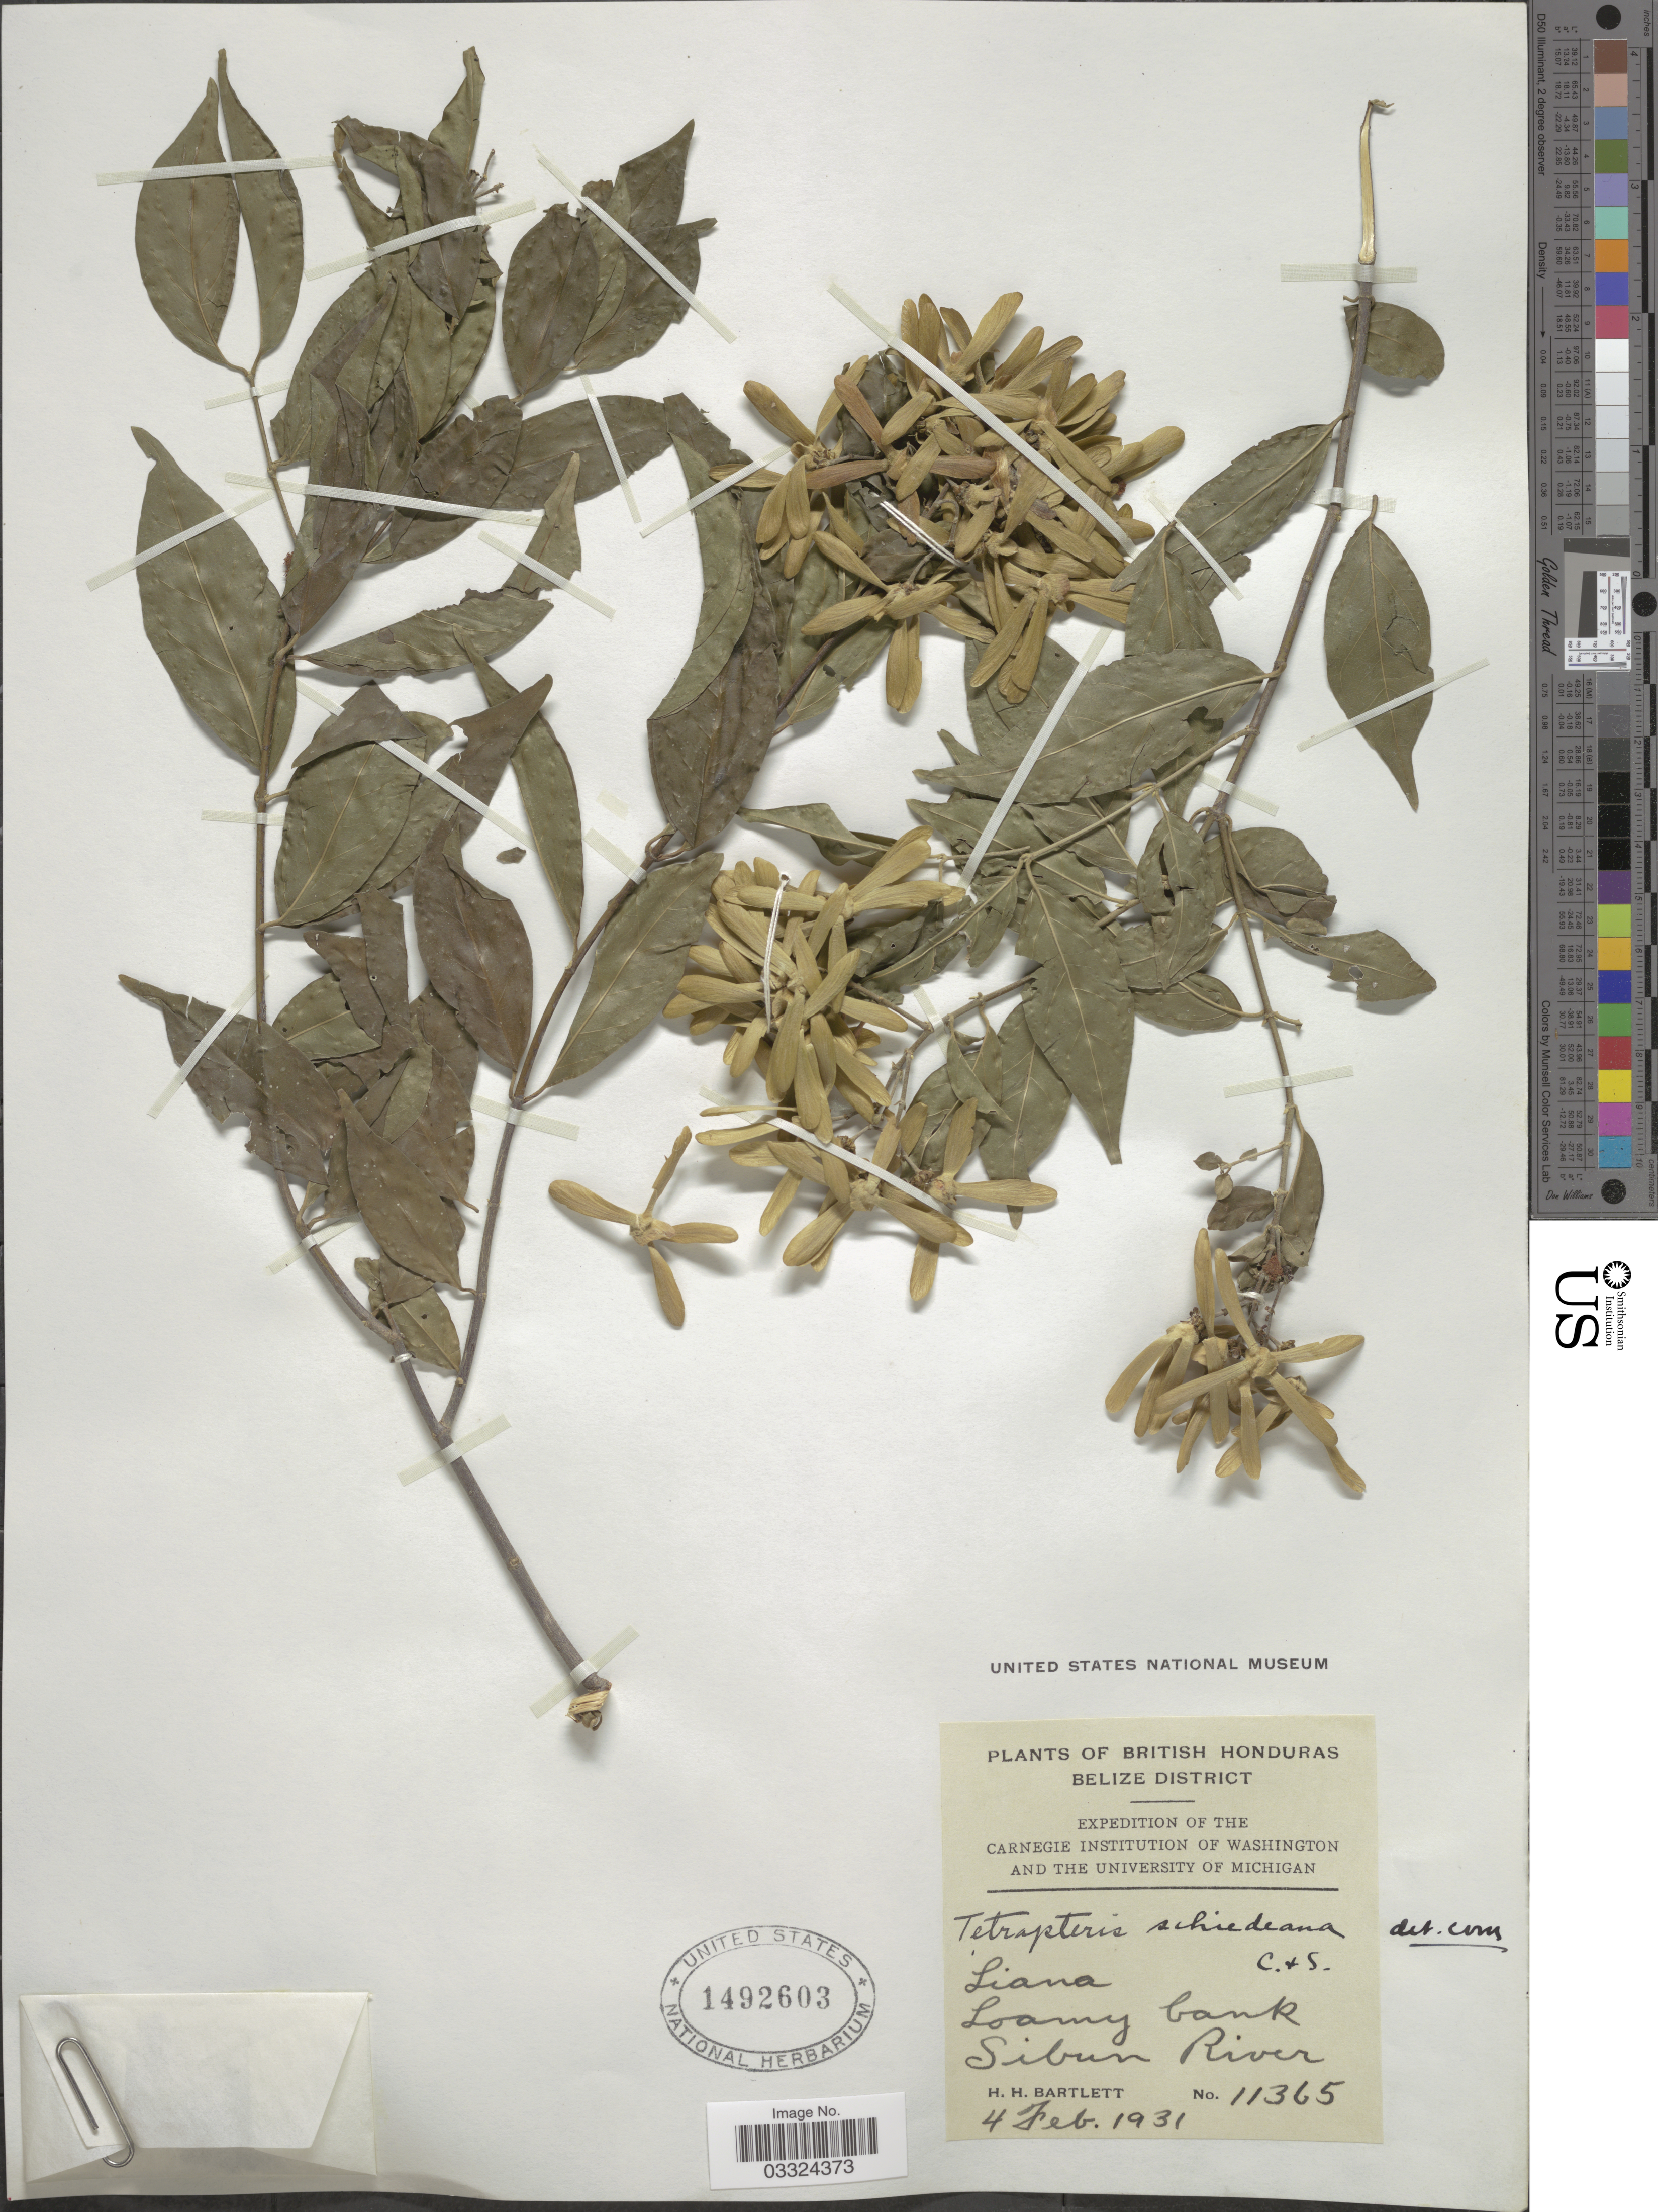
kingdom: Plantae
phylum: Tracheophyta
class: Magnoliopsida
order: Malpighiales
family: Malpighiaceae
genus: Tetrapterys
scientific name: Tetrapterys schiedeana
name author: Schltdl. & Cham.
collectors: H. H. Bartlett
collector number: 11365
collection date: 1931-02-04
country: Belize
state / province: Belize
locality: British Honduras. Belize District. Sibun River.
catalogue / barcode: US 1492603